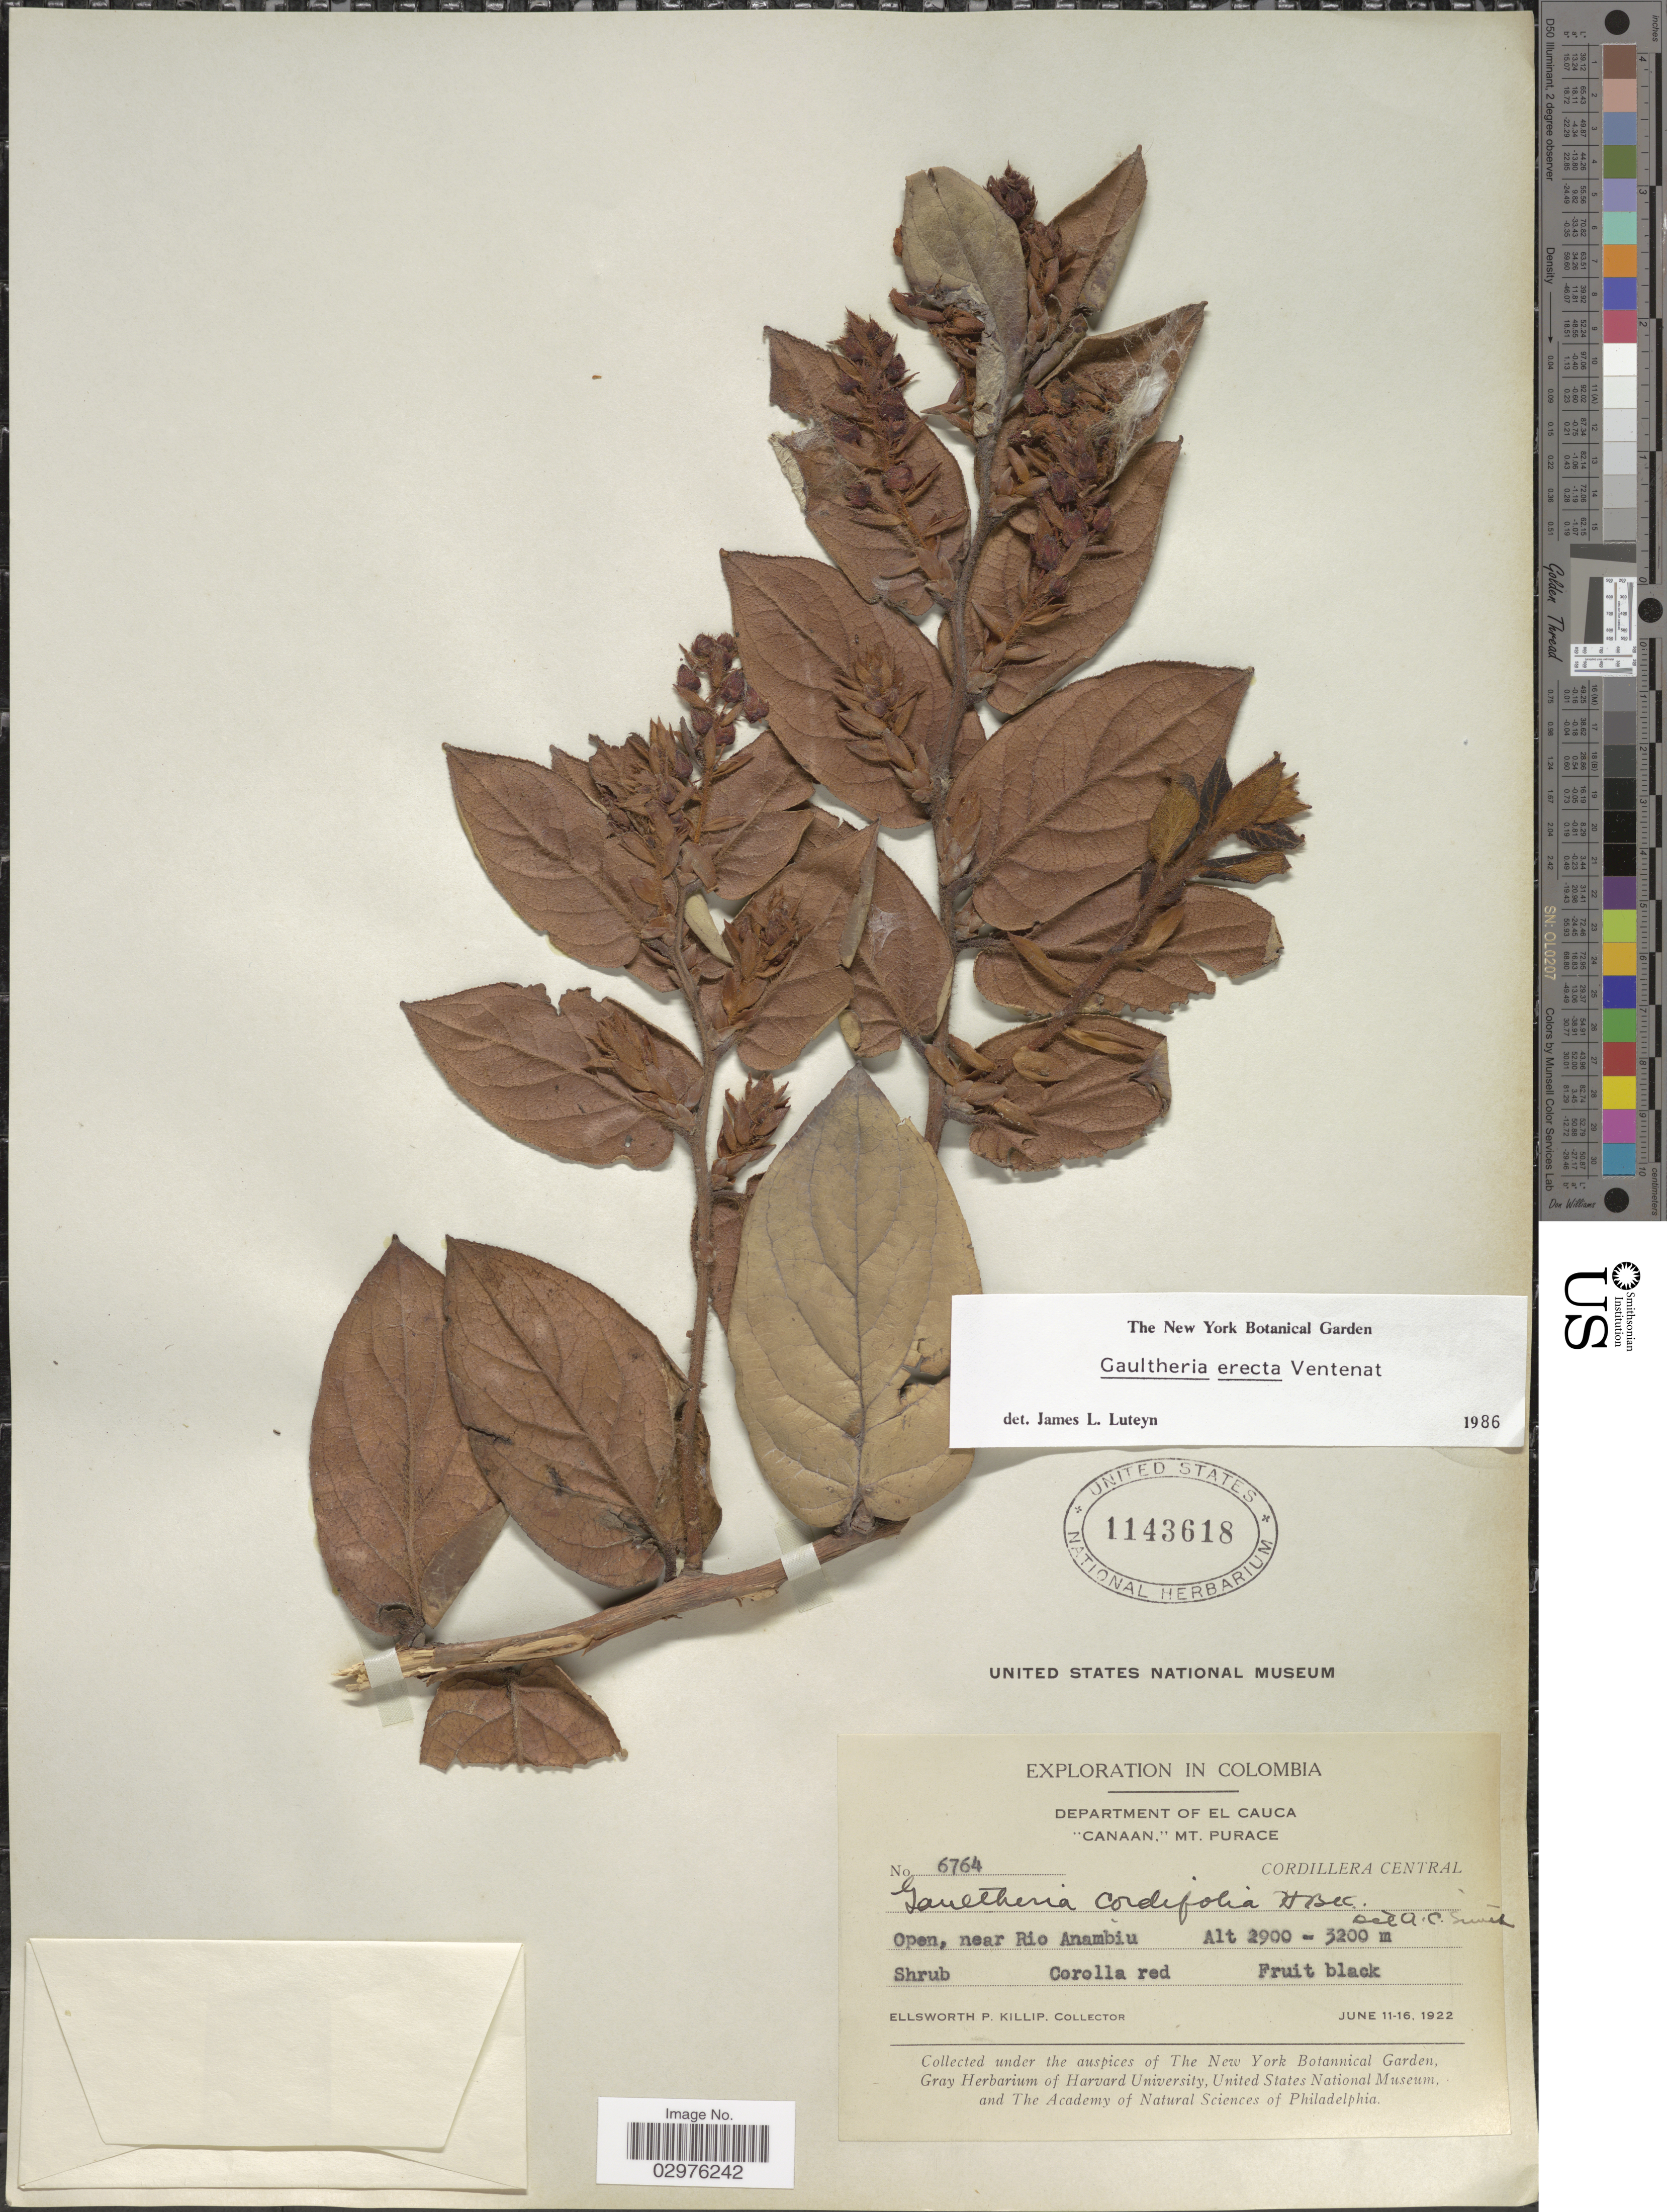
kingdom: Plantae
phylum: Tracheophyta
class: Magnoliopsida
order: Ericales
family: Ericaceae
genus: Gaultheria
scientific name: Gaultheria erecta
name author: Vent.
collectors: E. P. Killip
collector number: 6764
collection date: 1922-06-11/1922-06-16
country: Colombia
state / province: Cauca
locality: Department of El Cauca. "Canaan," Mt. Purace. Cordillera Central. Open, near Rio Anambiu.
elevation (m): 2900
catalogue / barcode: US 1143618